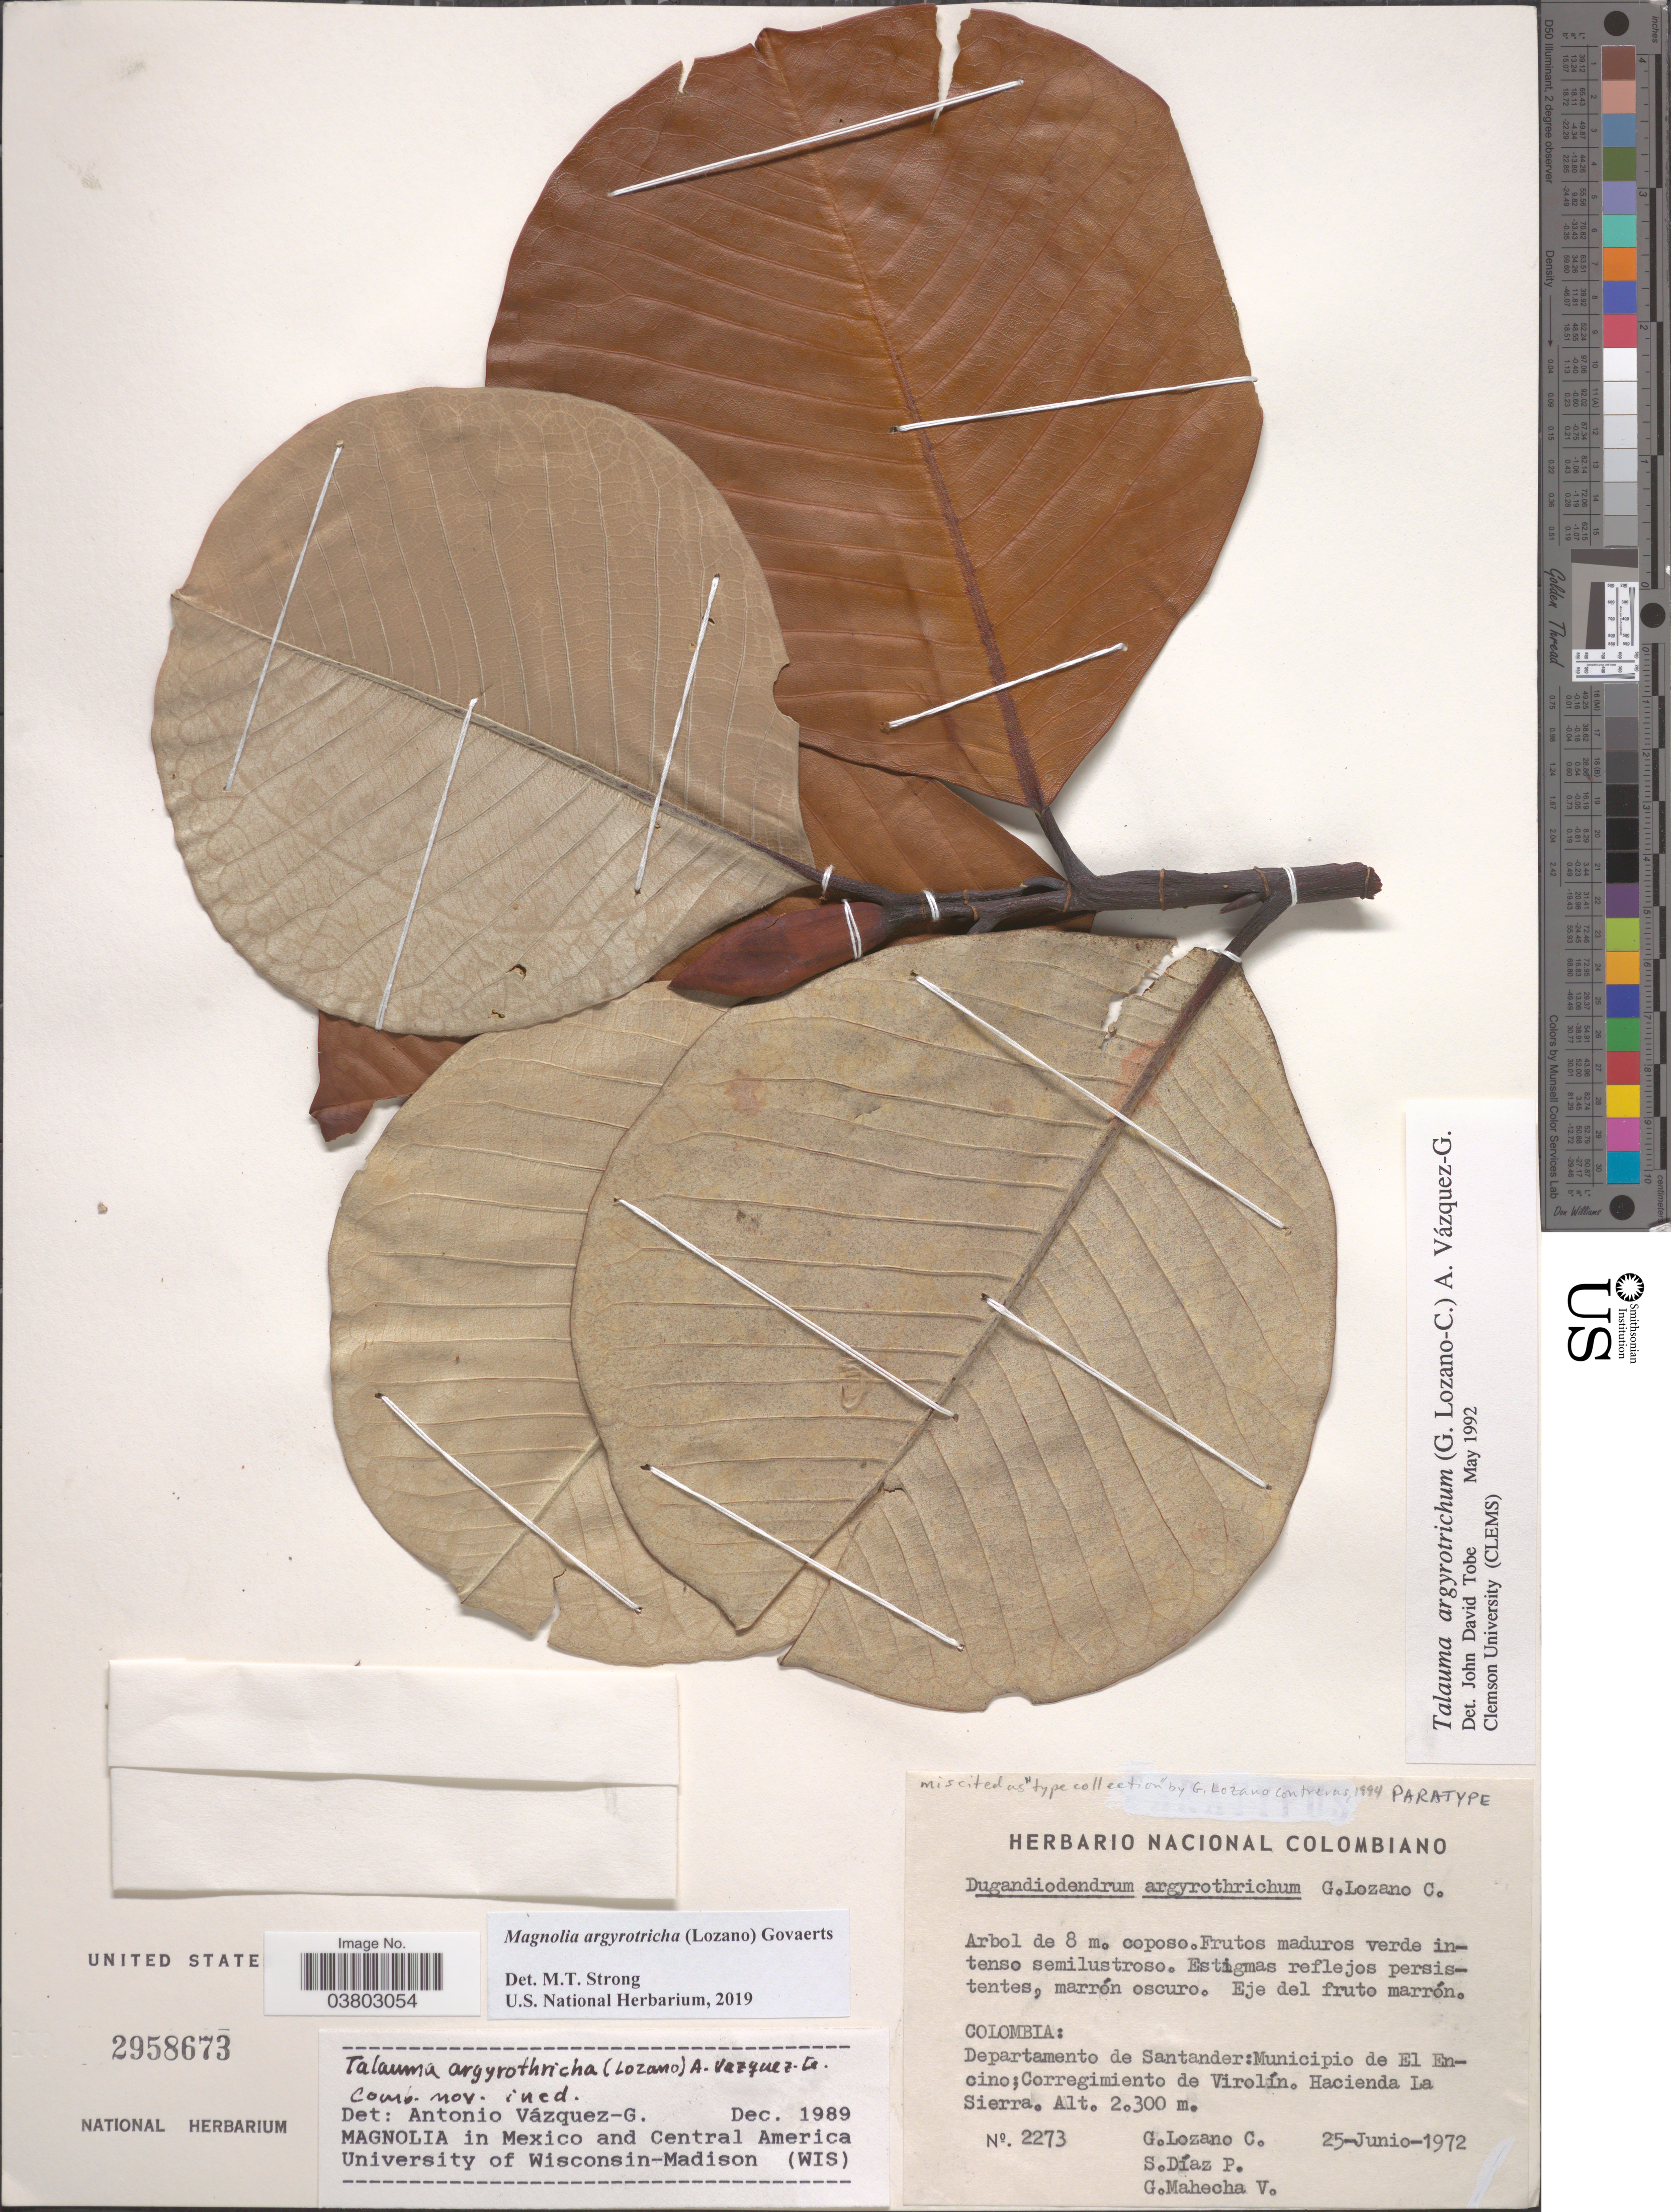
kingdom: Plantae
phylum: Tracheophyta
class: Magnoliopsida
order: Magnoliales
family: Magnoliaceae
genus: Magnolia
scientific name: Magnolia argyrotricha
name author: (Lozano) Govaerts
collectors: G. Lozano-Contreras, S. Diaz P. & G. Mahecha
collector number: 2273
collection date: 1972-06-25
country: Colombia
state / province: Santander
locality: Departamento de Santander: Municipio de El Encino; Corregimiento de Virolín. Hacienda La Sierra.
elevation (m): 2300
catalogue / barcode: US 2958673